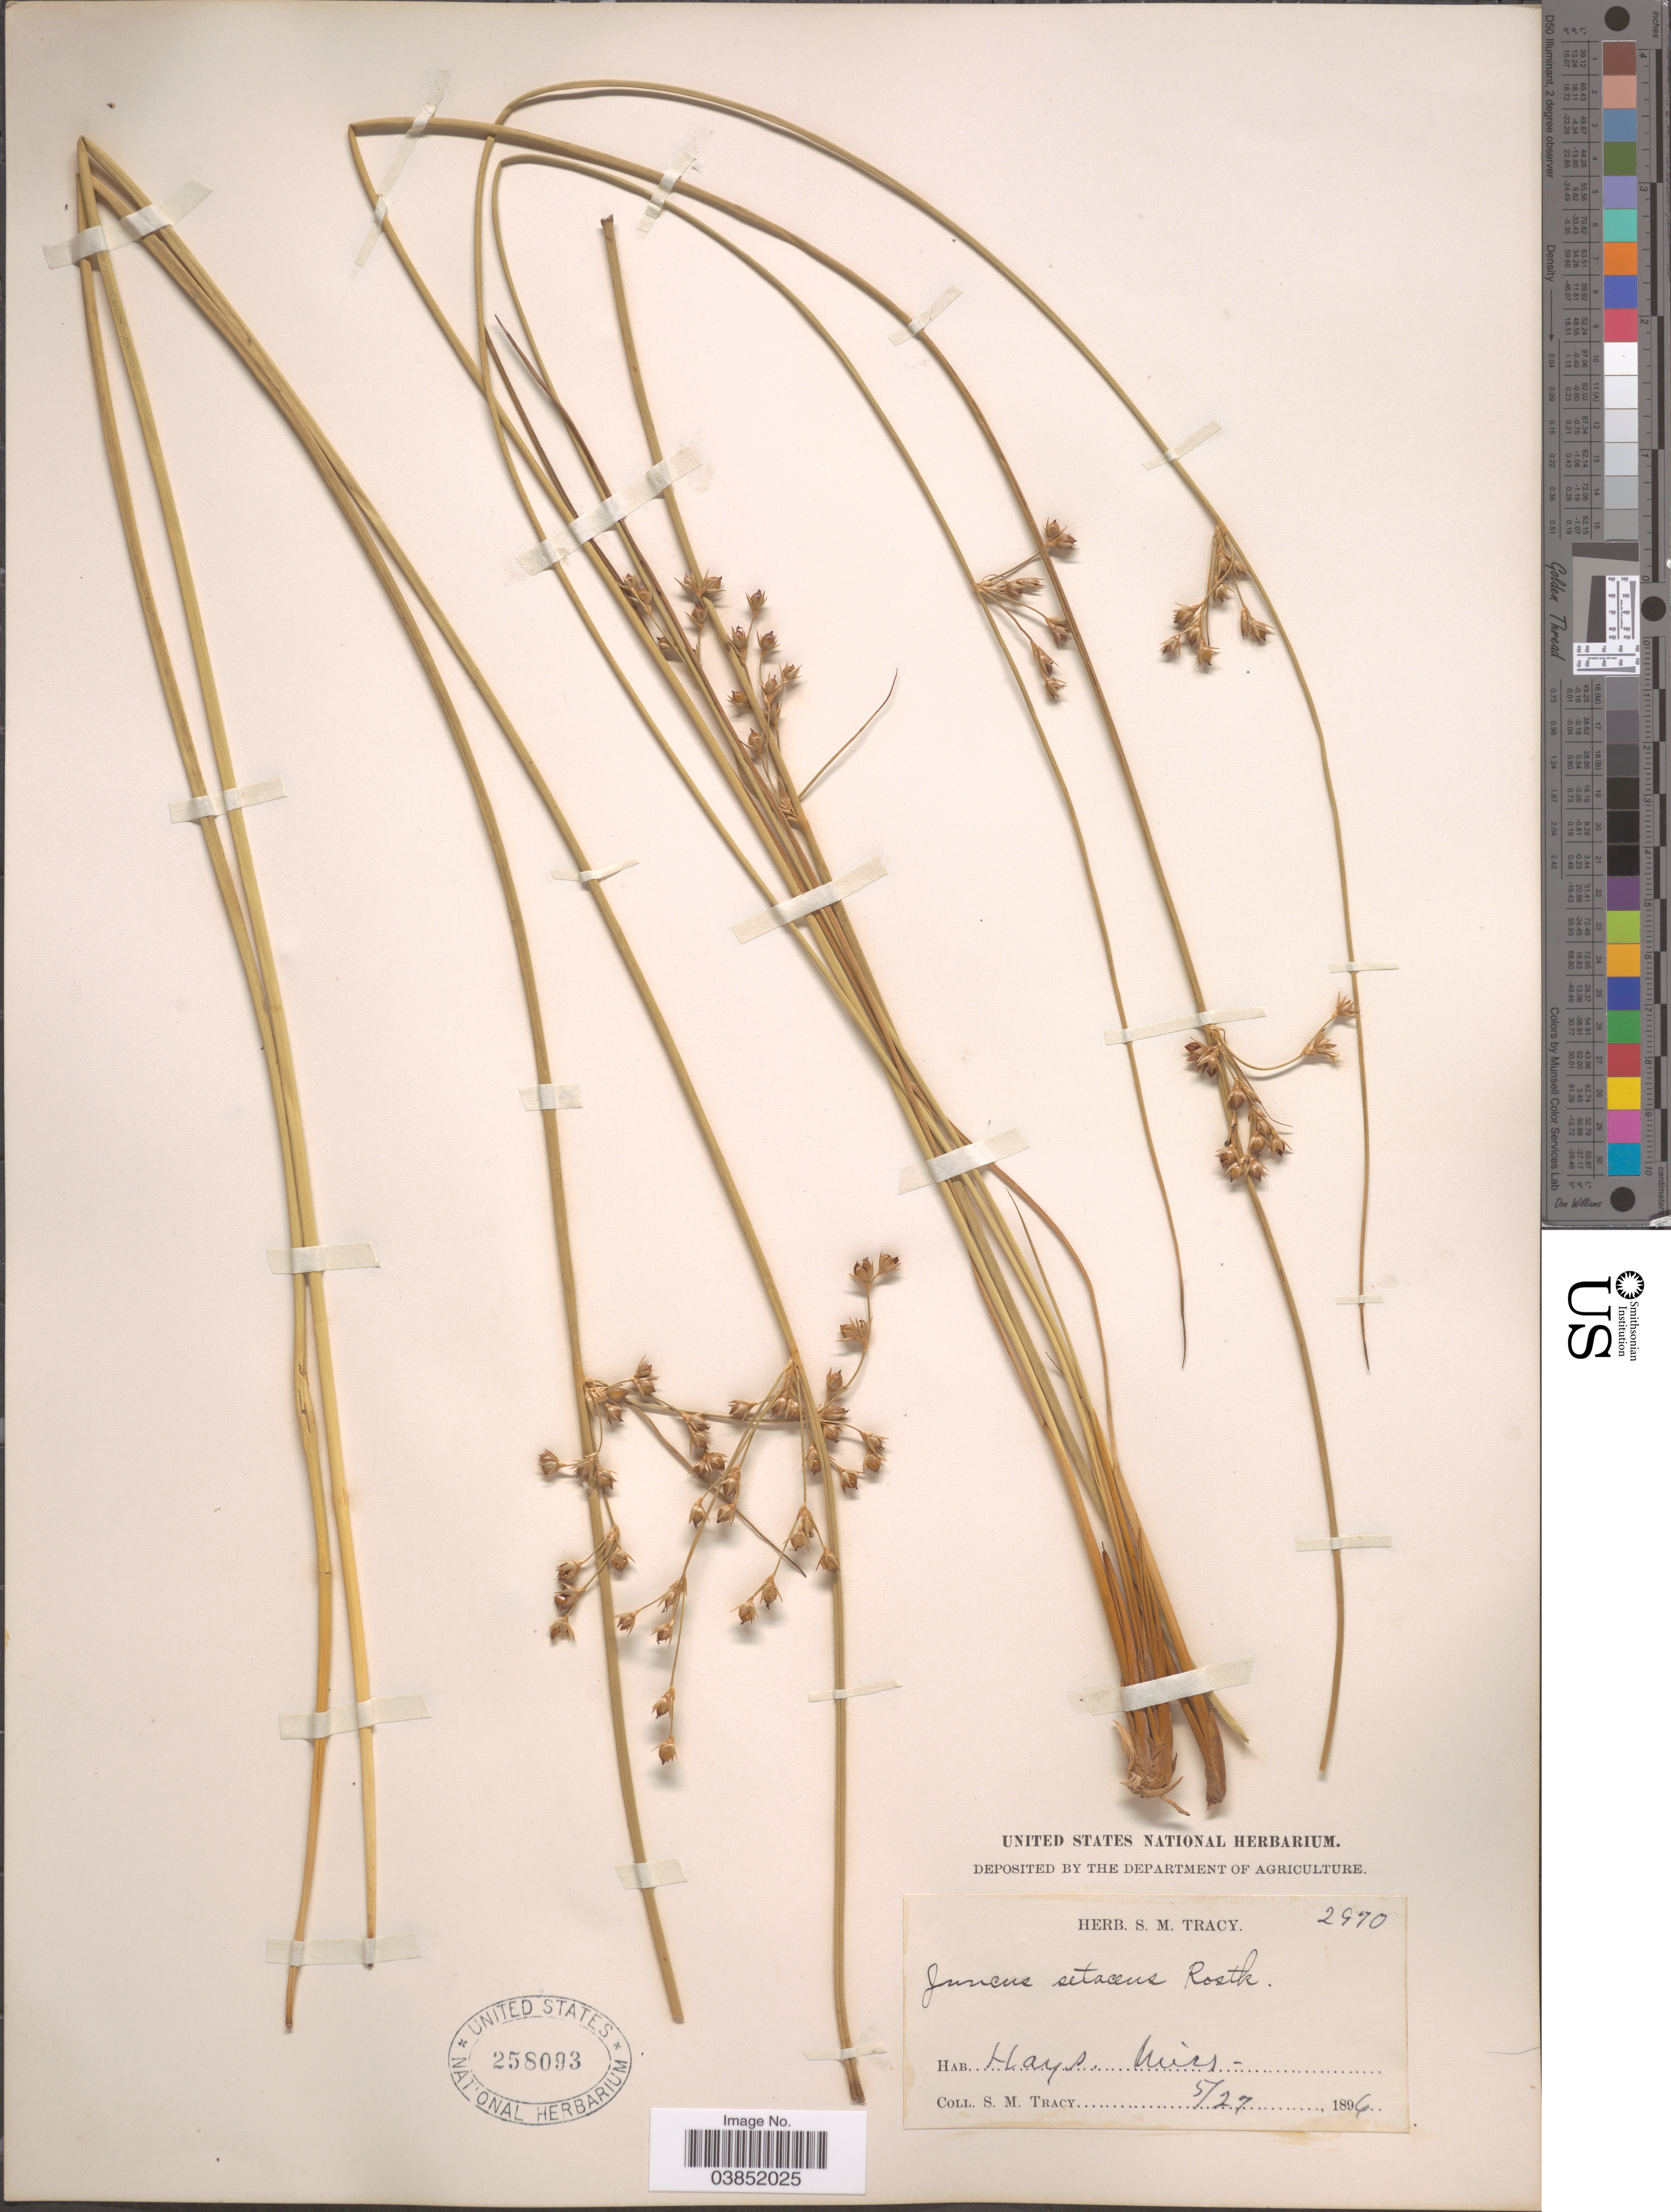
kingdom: Plantae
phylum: Tracheophyta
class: Liliopsida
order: Poales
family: Juncaceae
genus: Juncus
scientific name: Juncus coriaceus Mack.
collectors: S. M. Tracy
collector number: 2970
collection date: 1896-05-27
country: United States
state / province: Mississippi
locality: Hays.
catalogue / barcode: US 258093